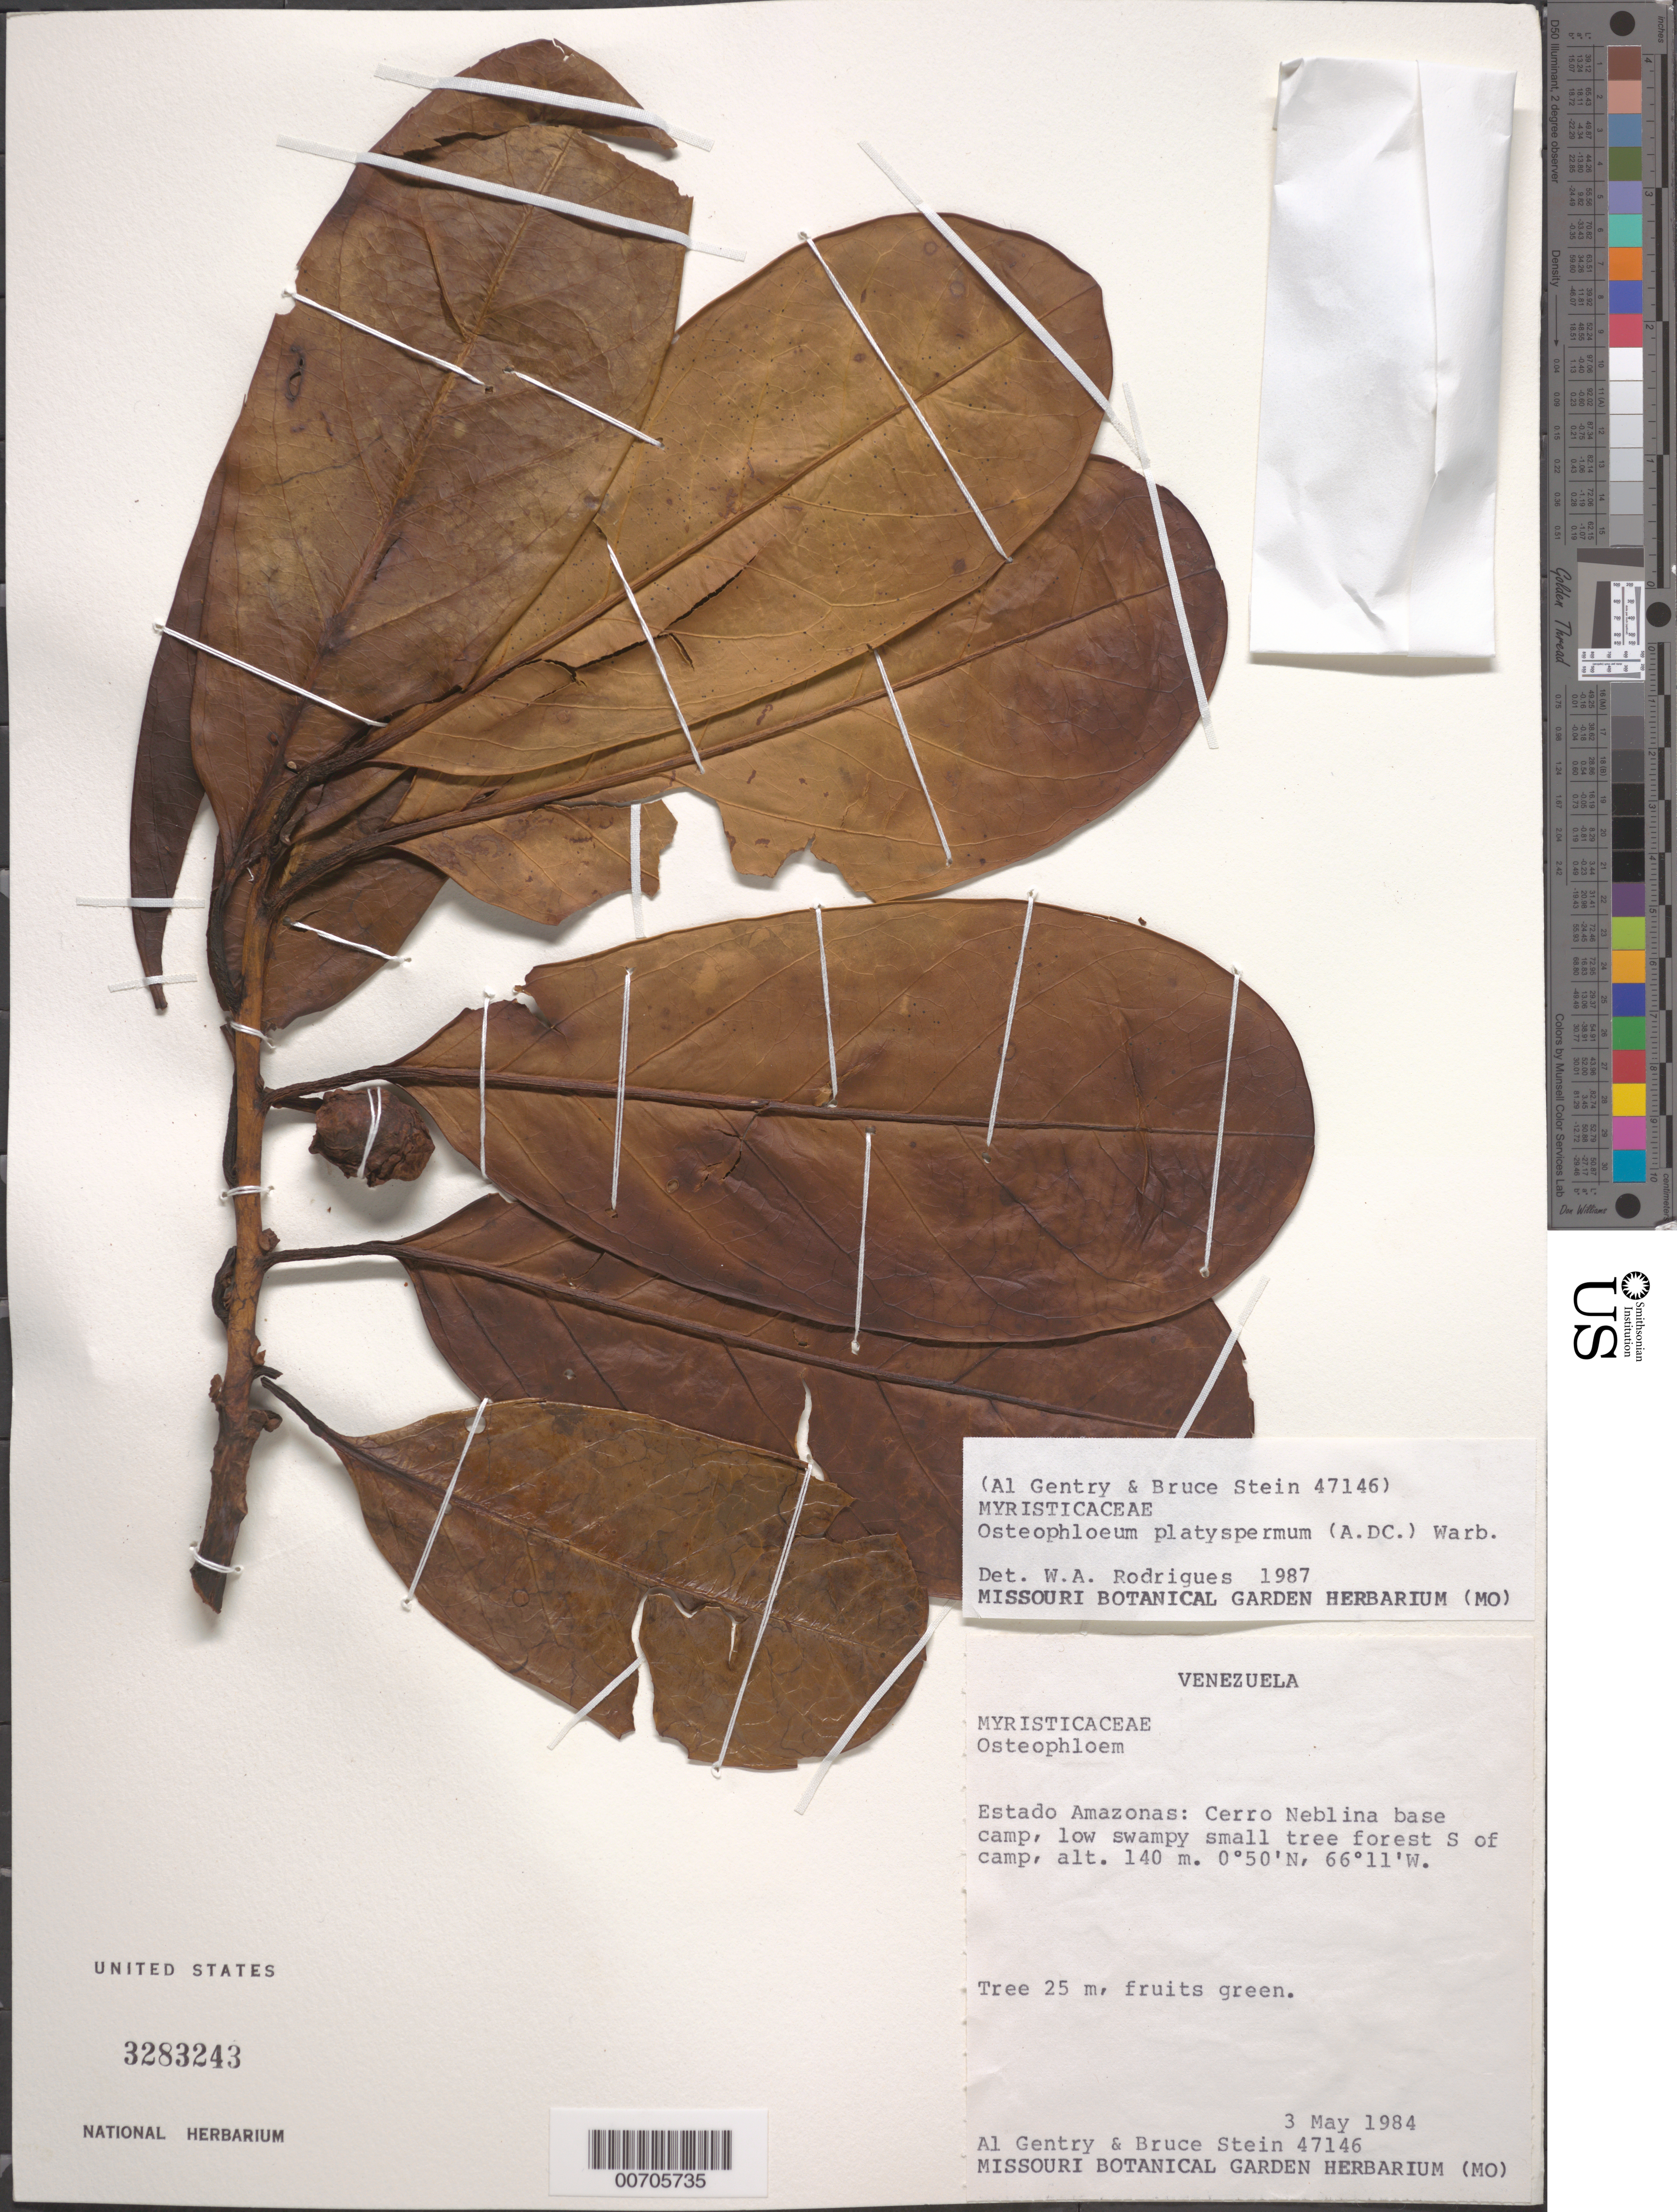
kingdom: Plantae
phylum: Tracheophyta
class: Magnoliopsida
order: Magnoliales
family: Myristicaceae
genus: Osteophloeum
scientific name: Osteophloeum platyspermum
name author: (A. DC.) Warb.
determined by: Rodrigues, W. A.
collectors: A. H. Gentry & B. Stein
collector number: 47146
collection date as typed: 3-May-84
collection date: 1984-05-03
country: Venezuela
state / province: Amazonas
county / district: Río Negro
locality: Cerro de La Neblina, base camp along Río Mawarinuma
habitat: Low swampy small tree forest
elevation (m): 140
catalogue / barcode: US 3283243